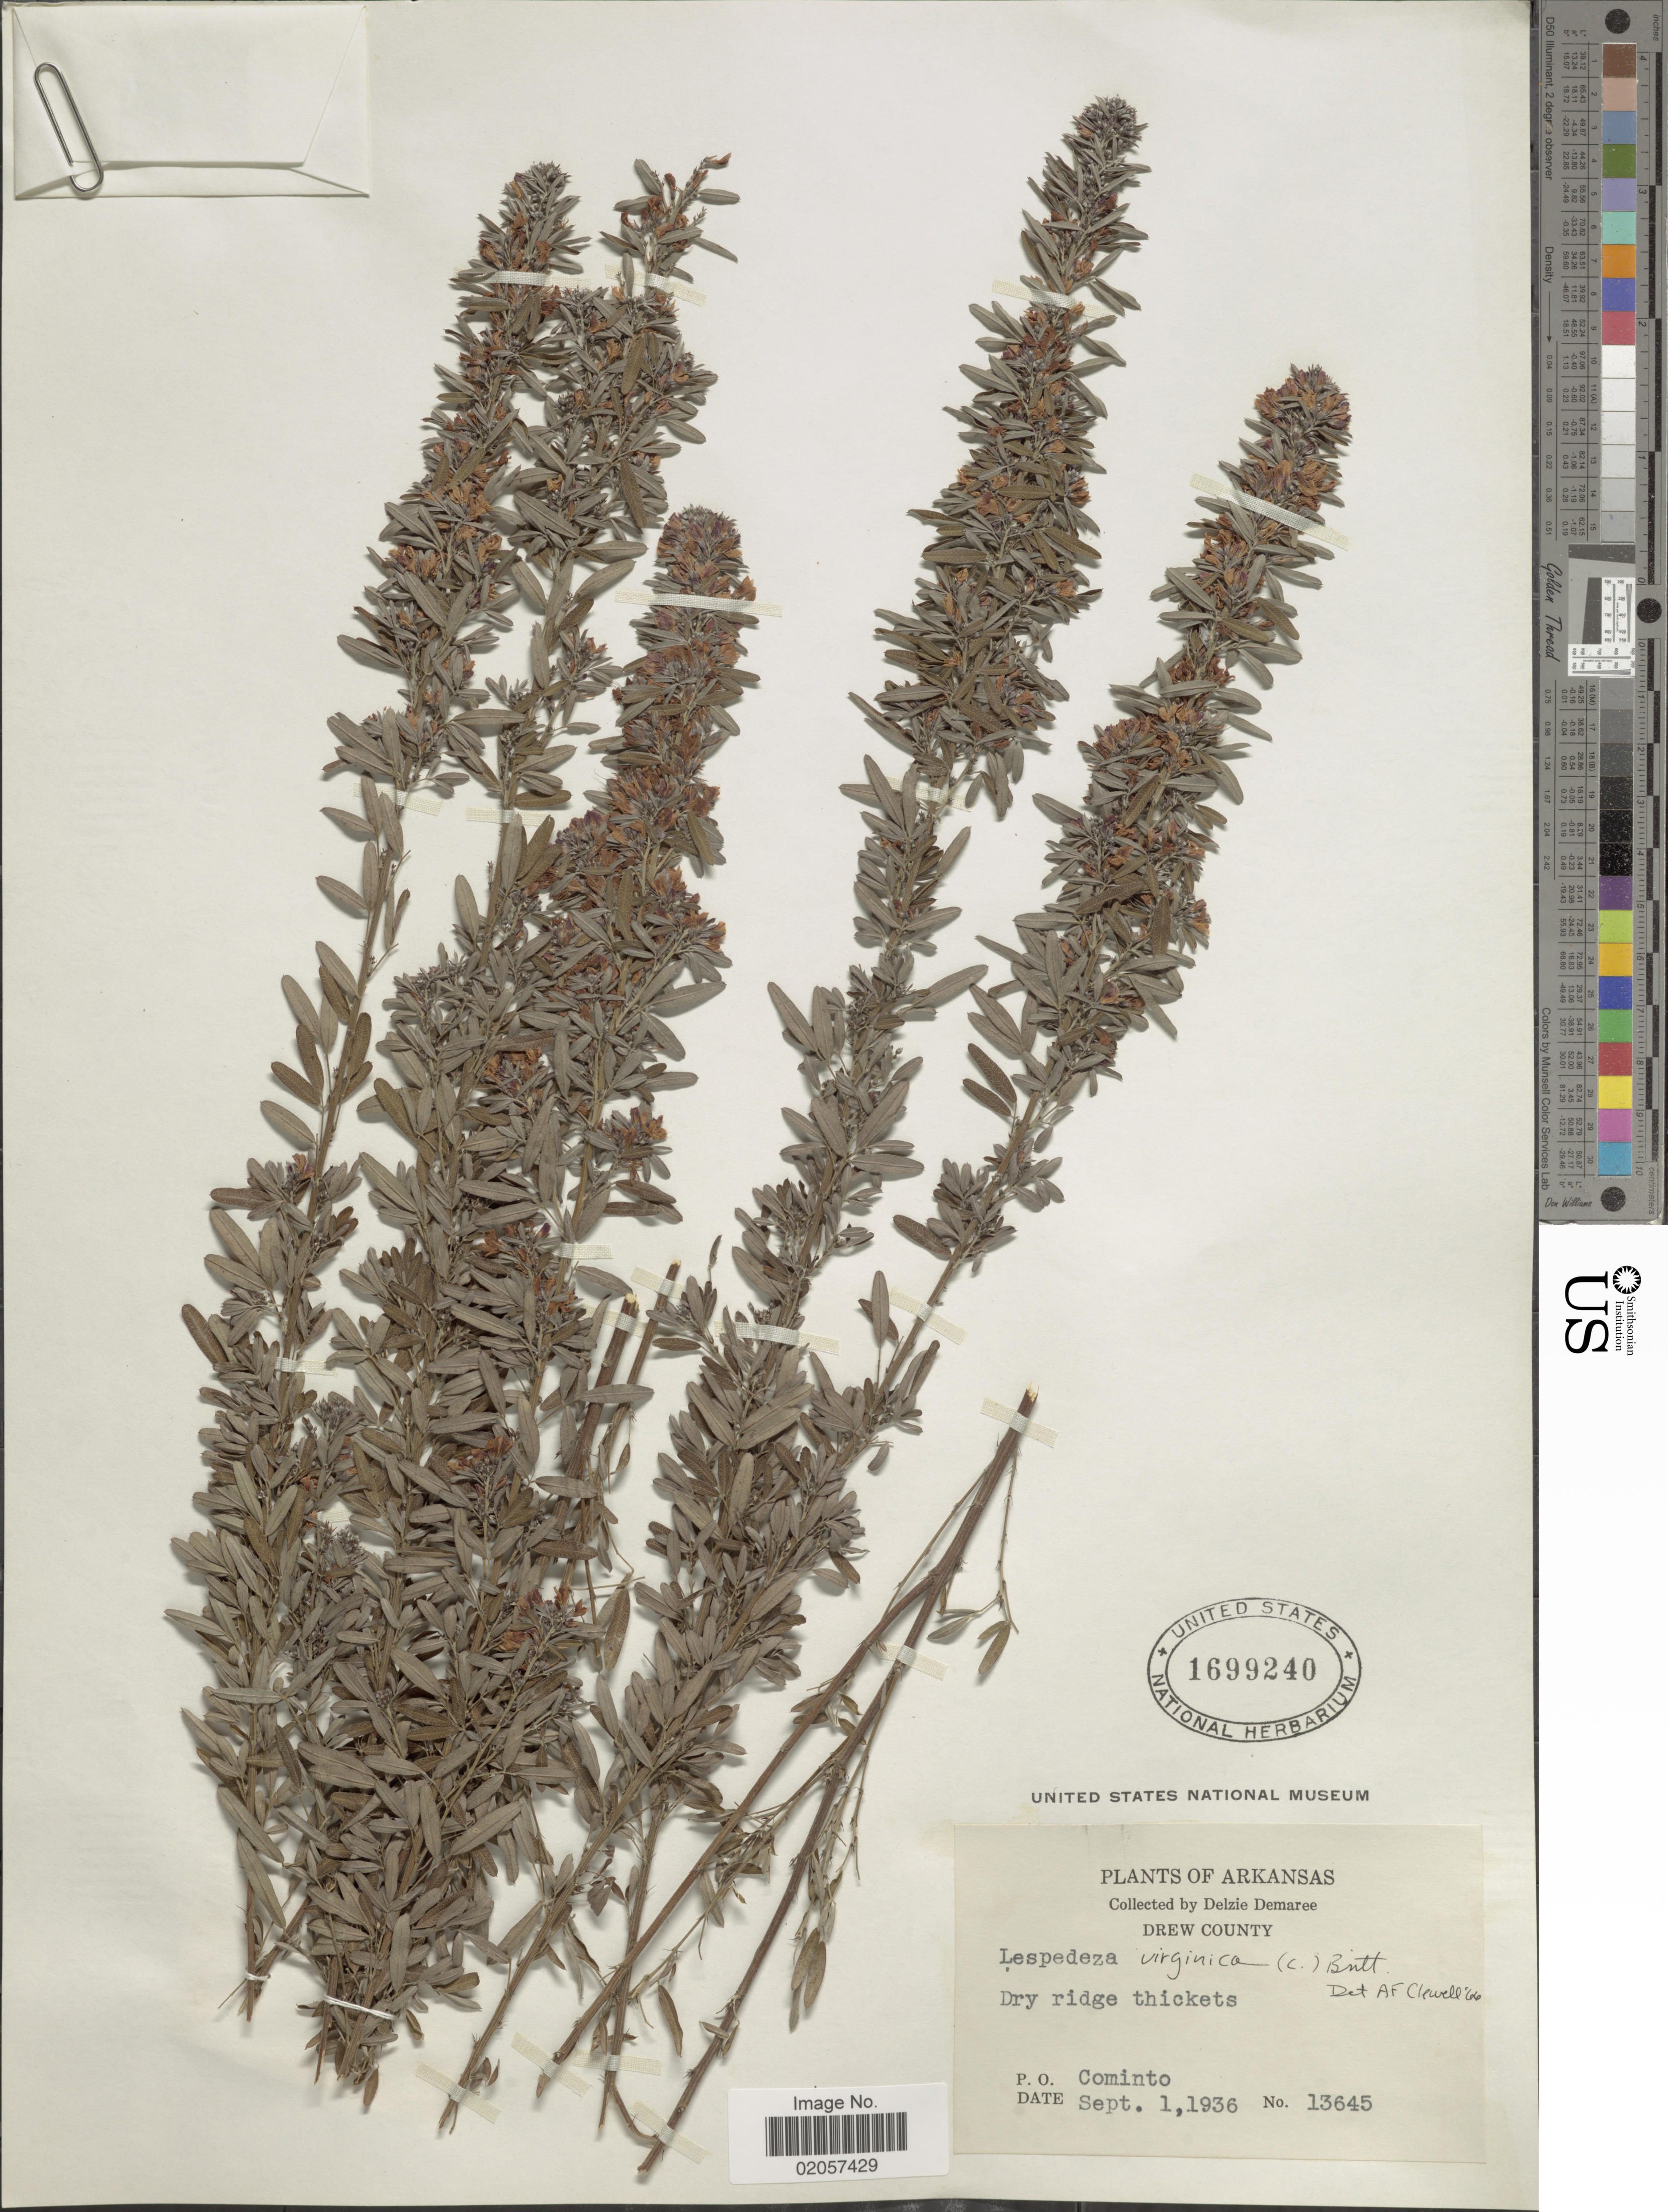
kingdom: Plantae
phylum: Tracheophyta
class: Magnoliopsida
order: Fabales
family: Fabaceae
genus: Lespedeza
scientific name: Lespedeza virginica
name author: (L.) Britton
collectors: D. Demaree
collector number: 13645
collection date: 1936-09-01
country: United States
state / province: Arkansas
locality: Arkansas, Drew County,Dry ridge thickets. Cominto.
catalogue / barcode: US 1699240